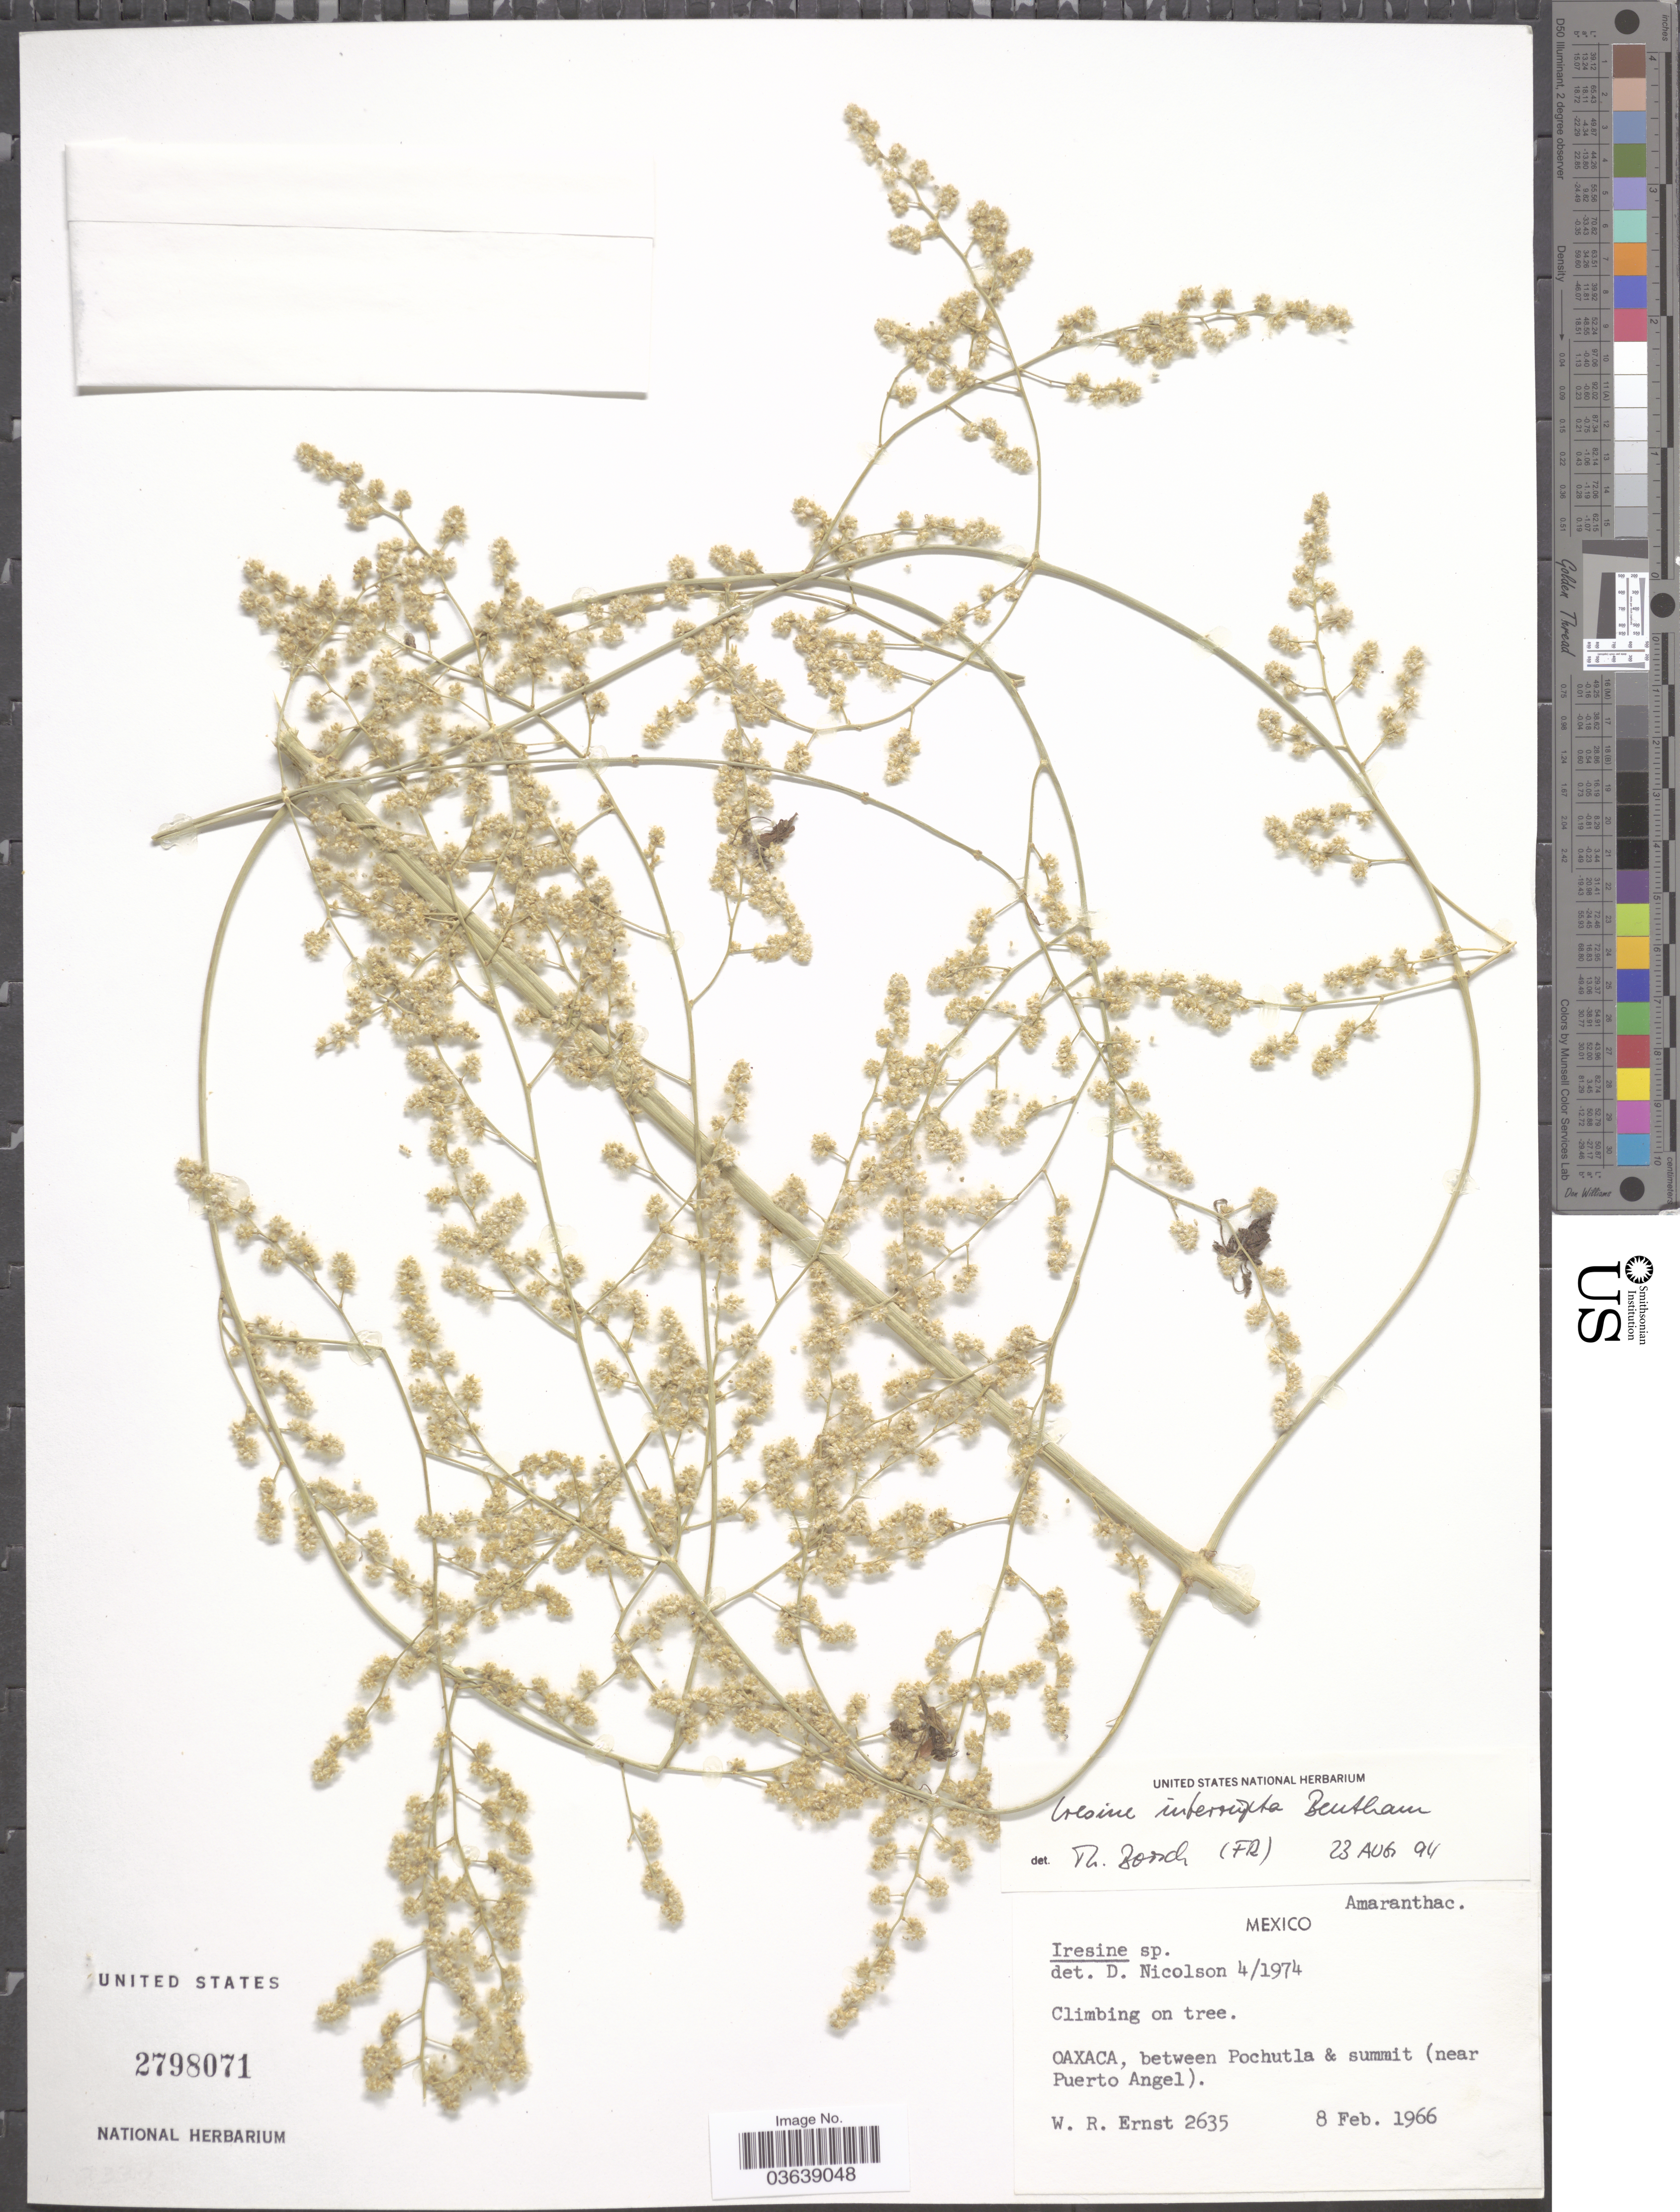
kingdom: Plantae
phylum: Tracheophyta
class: Magnoliopsida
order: Caryophyllales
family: Amaranthaceae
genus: Iresine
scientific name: Iresine interrupta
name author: Benth.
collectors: W. R. Ernst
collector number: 2635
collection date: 1966-02-08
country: Mexico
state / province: Oaxaca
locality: Between Pochutla & summit (near Puerto Angel).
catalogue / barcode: US 2798071